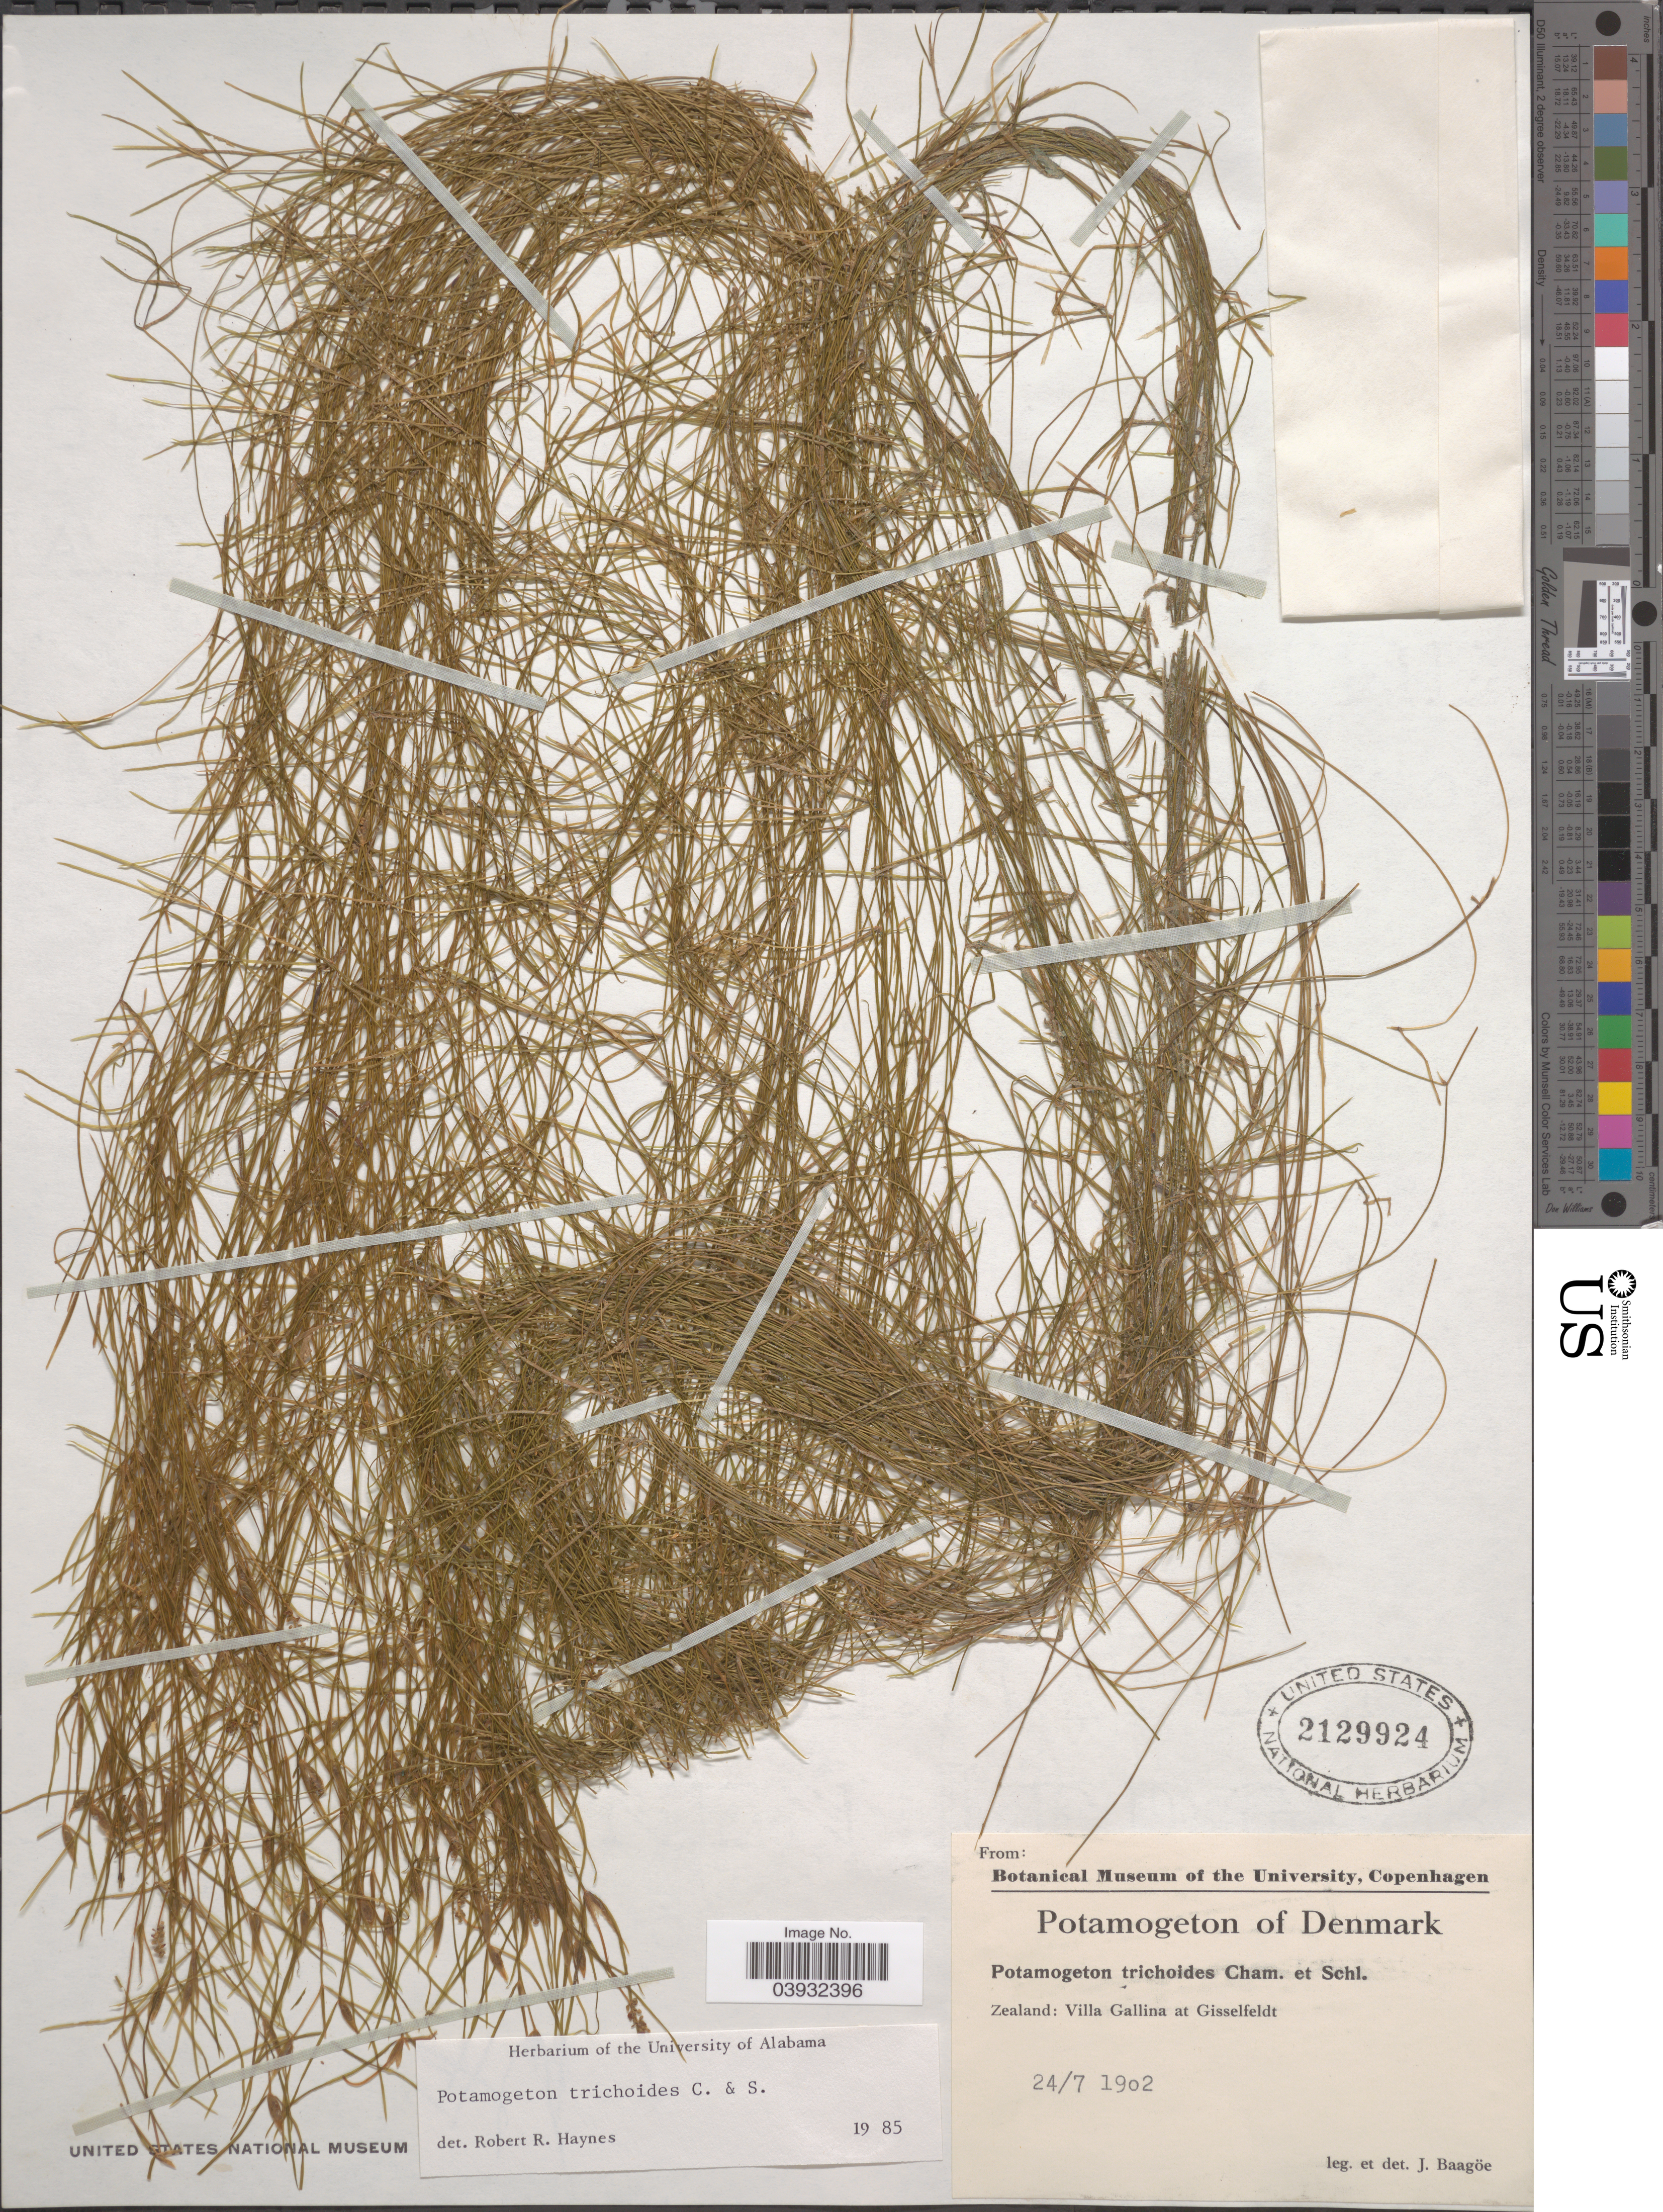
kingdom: Plantae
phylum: Tracheophyta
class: Liliopsida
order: Alismatales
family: Potamogetonaceae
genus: Potamogeton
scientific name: Potamogeton trichoides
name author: Cham. & Schltdl.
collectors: J. Baagoe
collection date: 1902-07-24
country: Denmark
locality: Zealand: Villa Gallina at Gisselfeldt.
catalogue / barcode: US 2129924